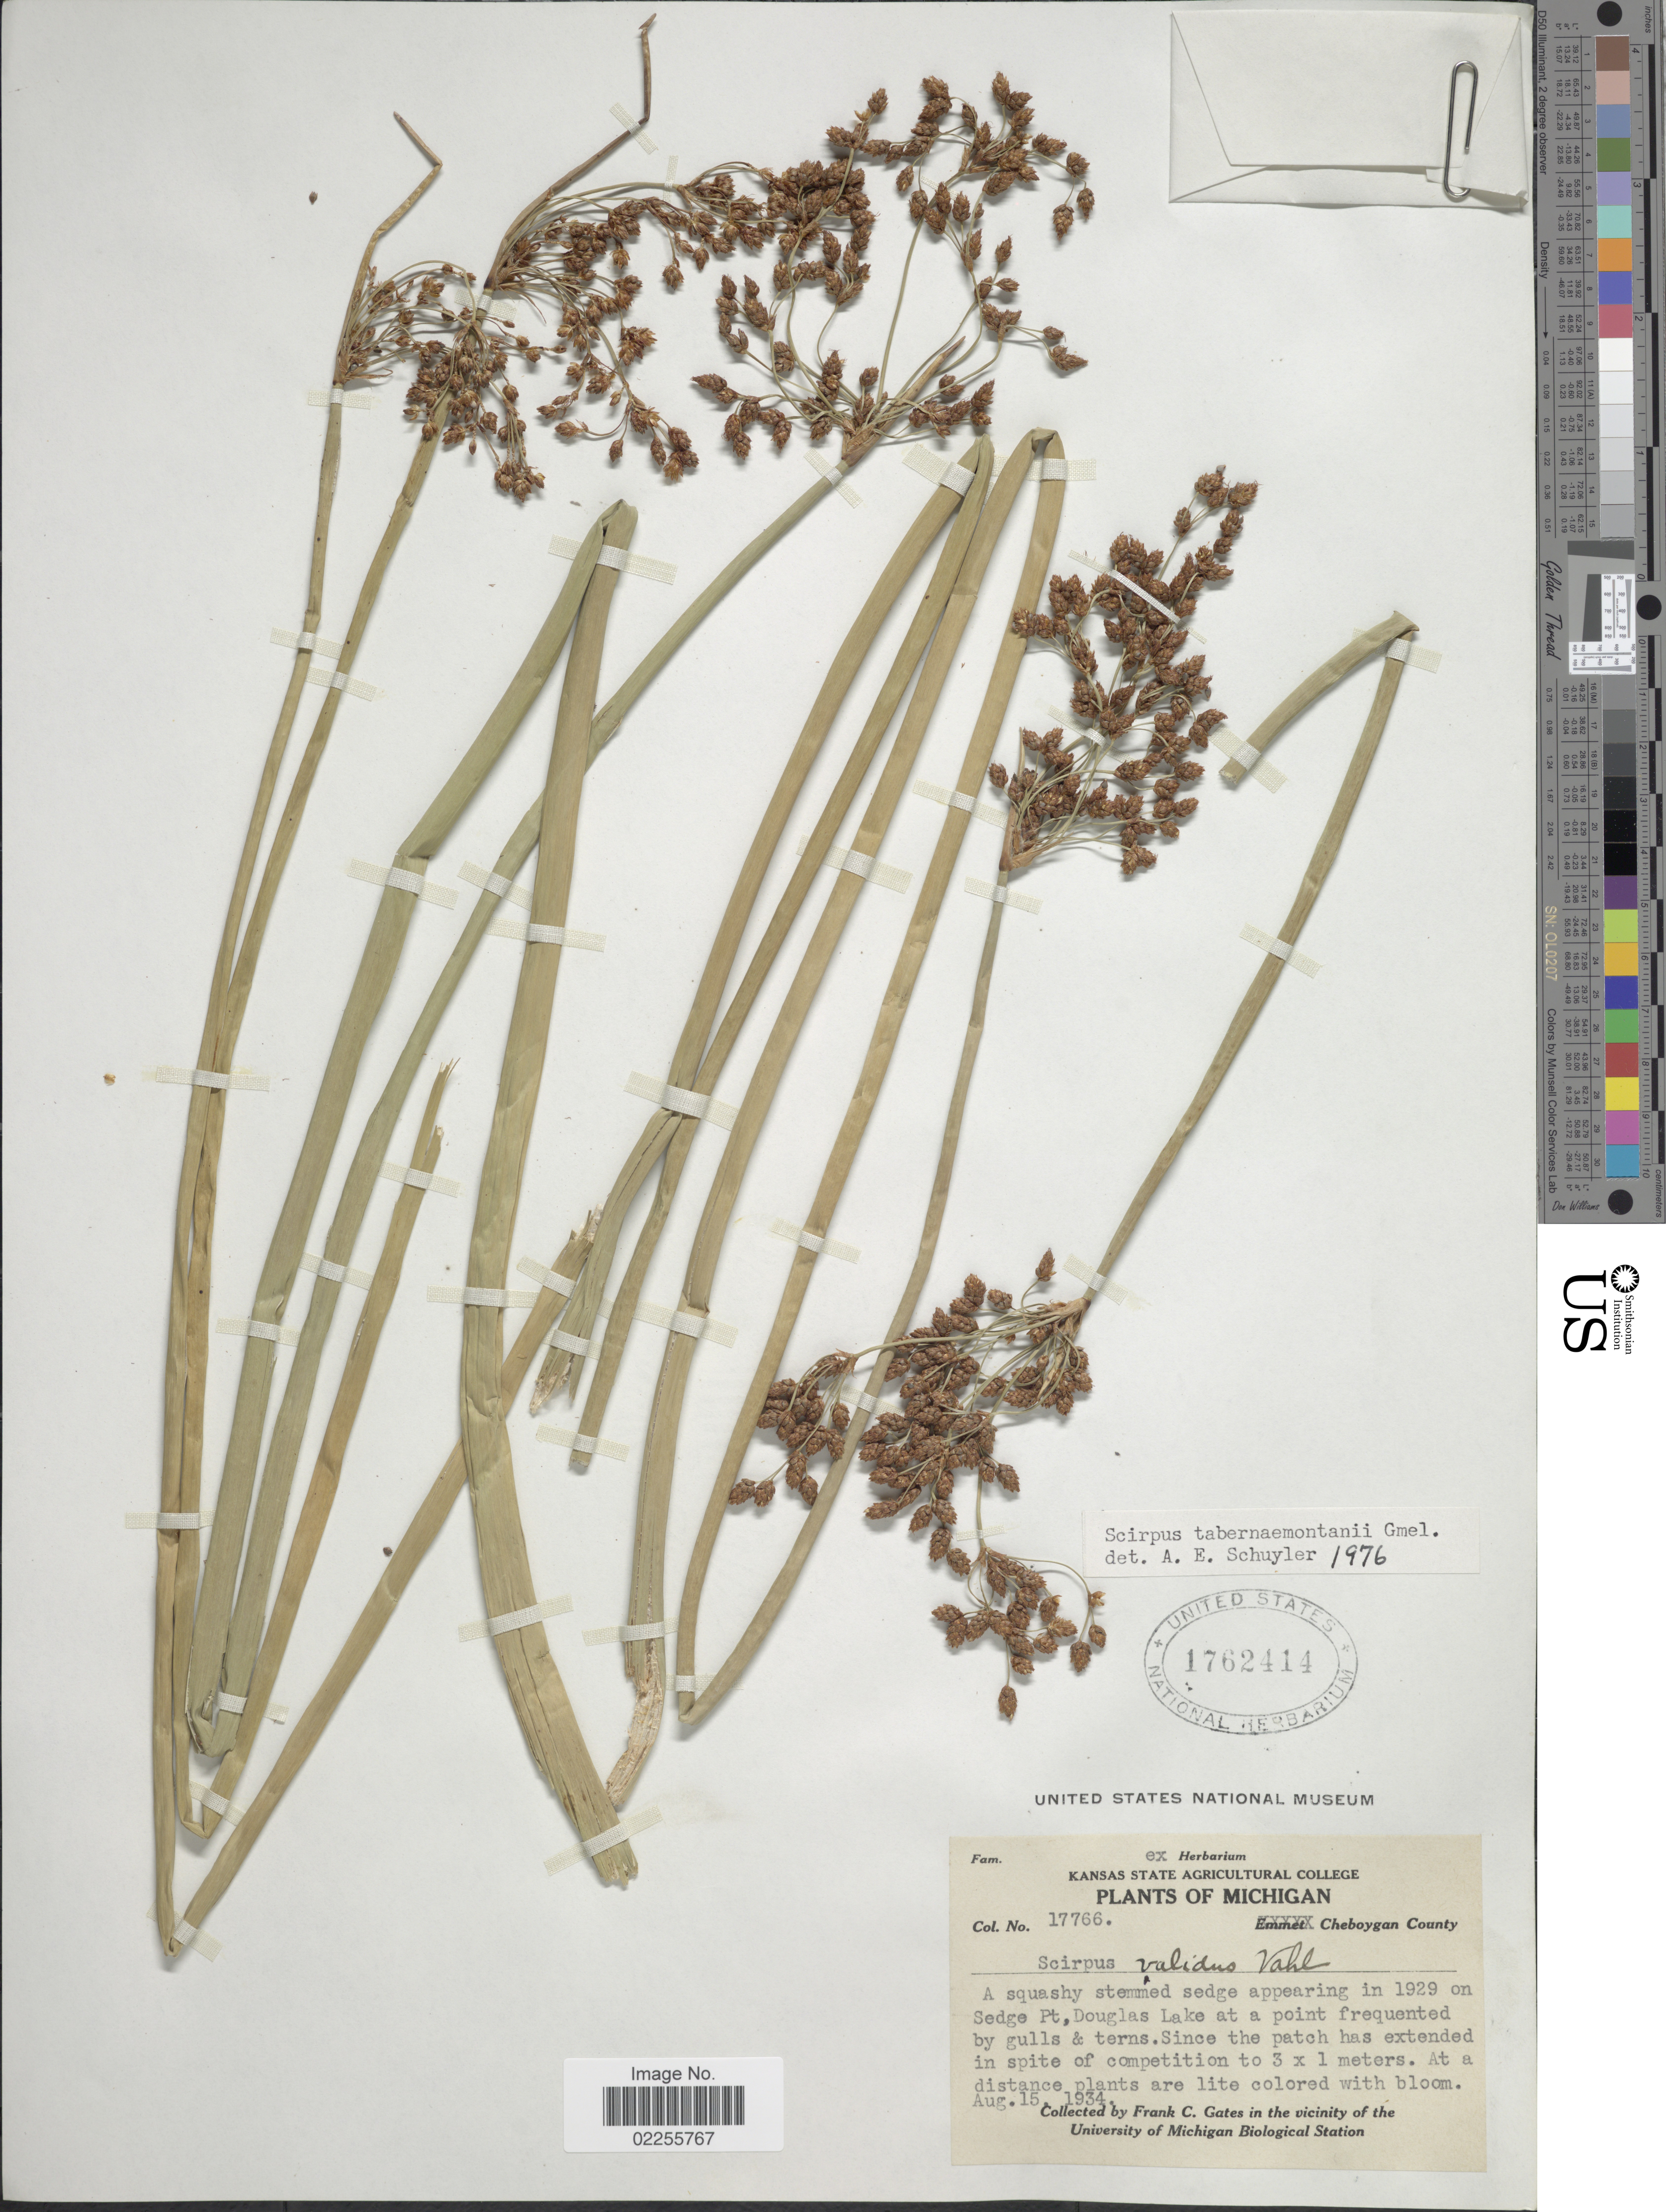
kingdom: Plantae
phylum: Tracheophyta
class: Liliopsida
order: Poales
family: Cyperaceae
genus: Schoenoplectus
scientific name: Schoenoplectus tabernaemontani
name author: (C.C. Gmel.) Palla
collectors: F. C. Gates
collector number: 17766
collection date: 1934-08-15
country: United States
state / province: Michigan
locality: Cheboygan County, on Sedge Pt. Douglas Lake at a point frequented by gulls & terns.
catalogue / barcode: US 1762414